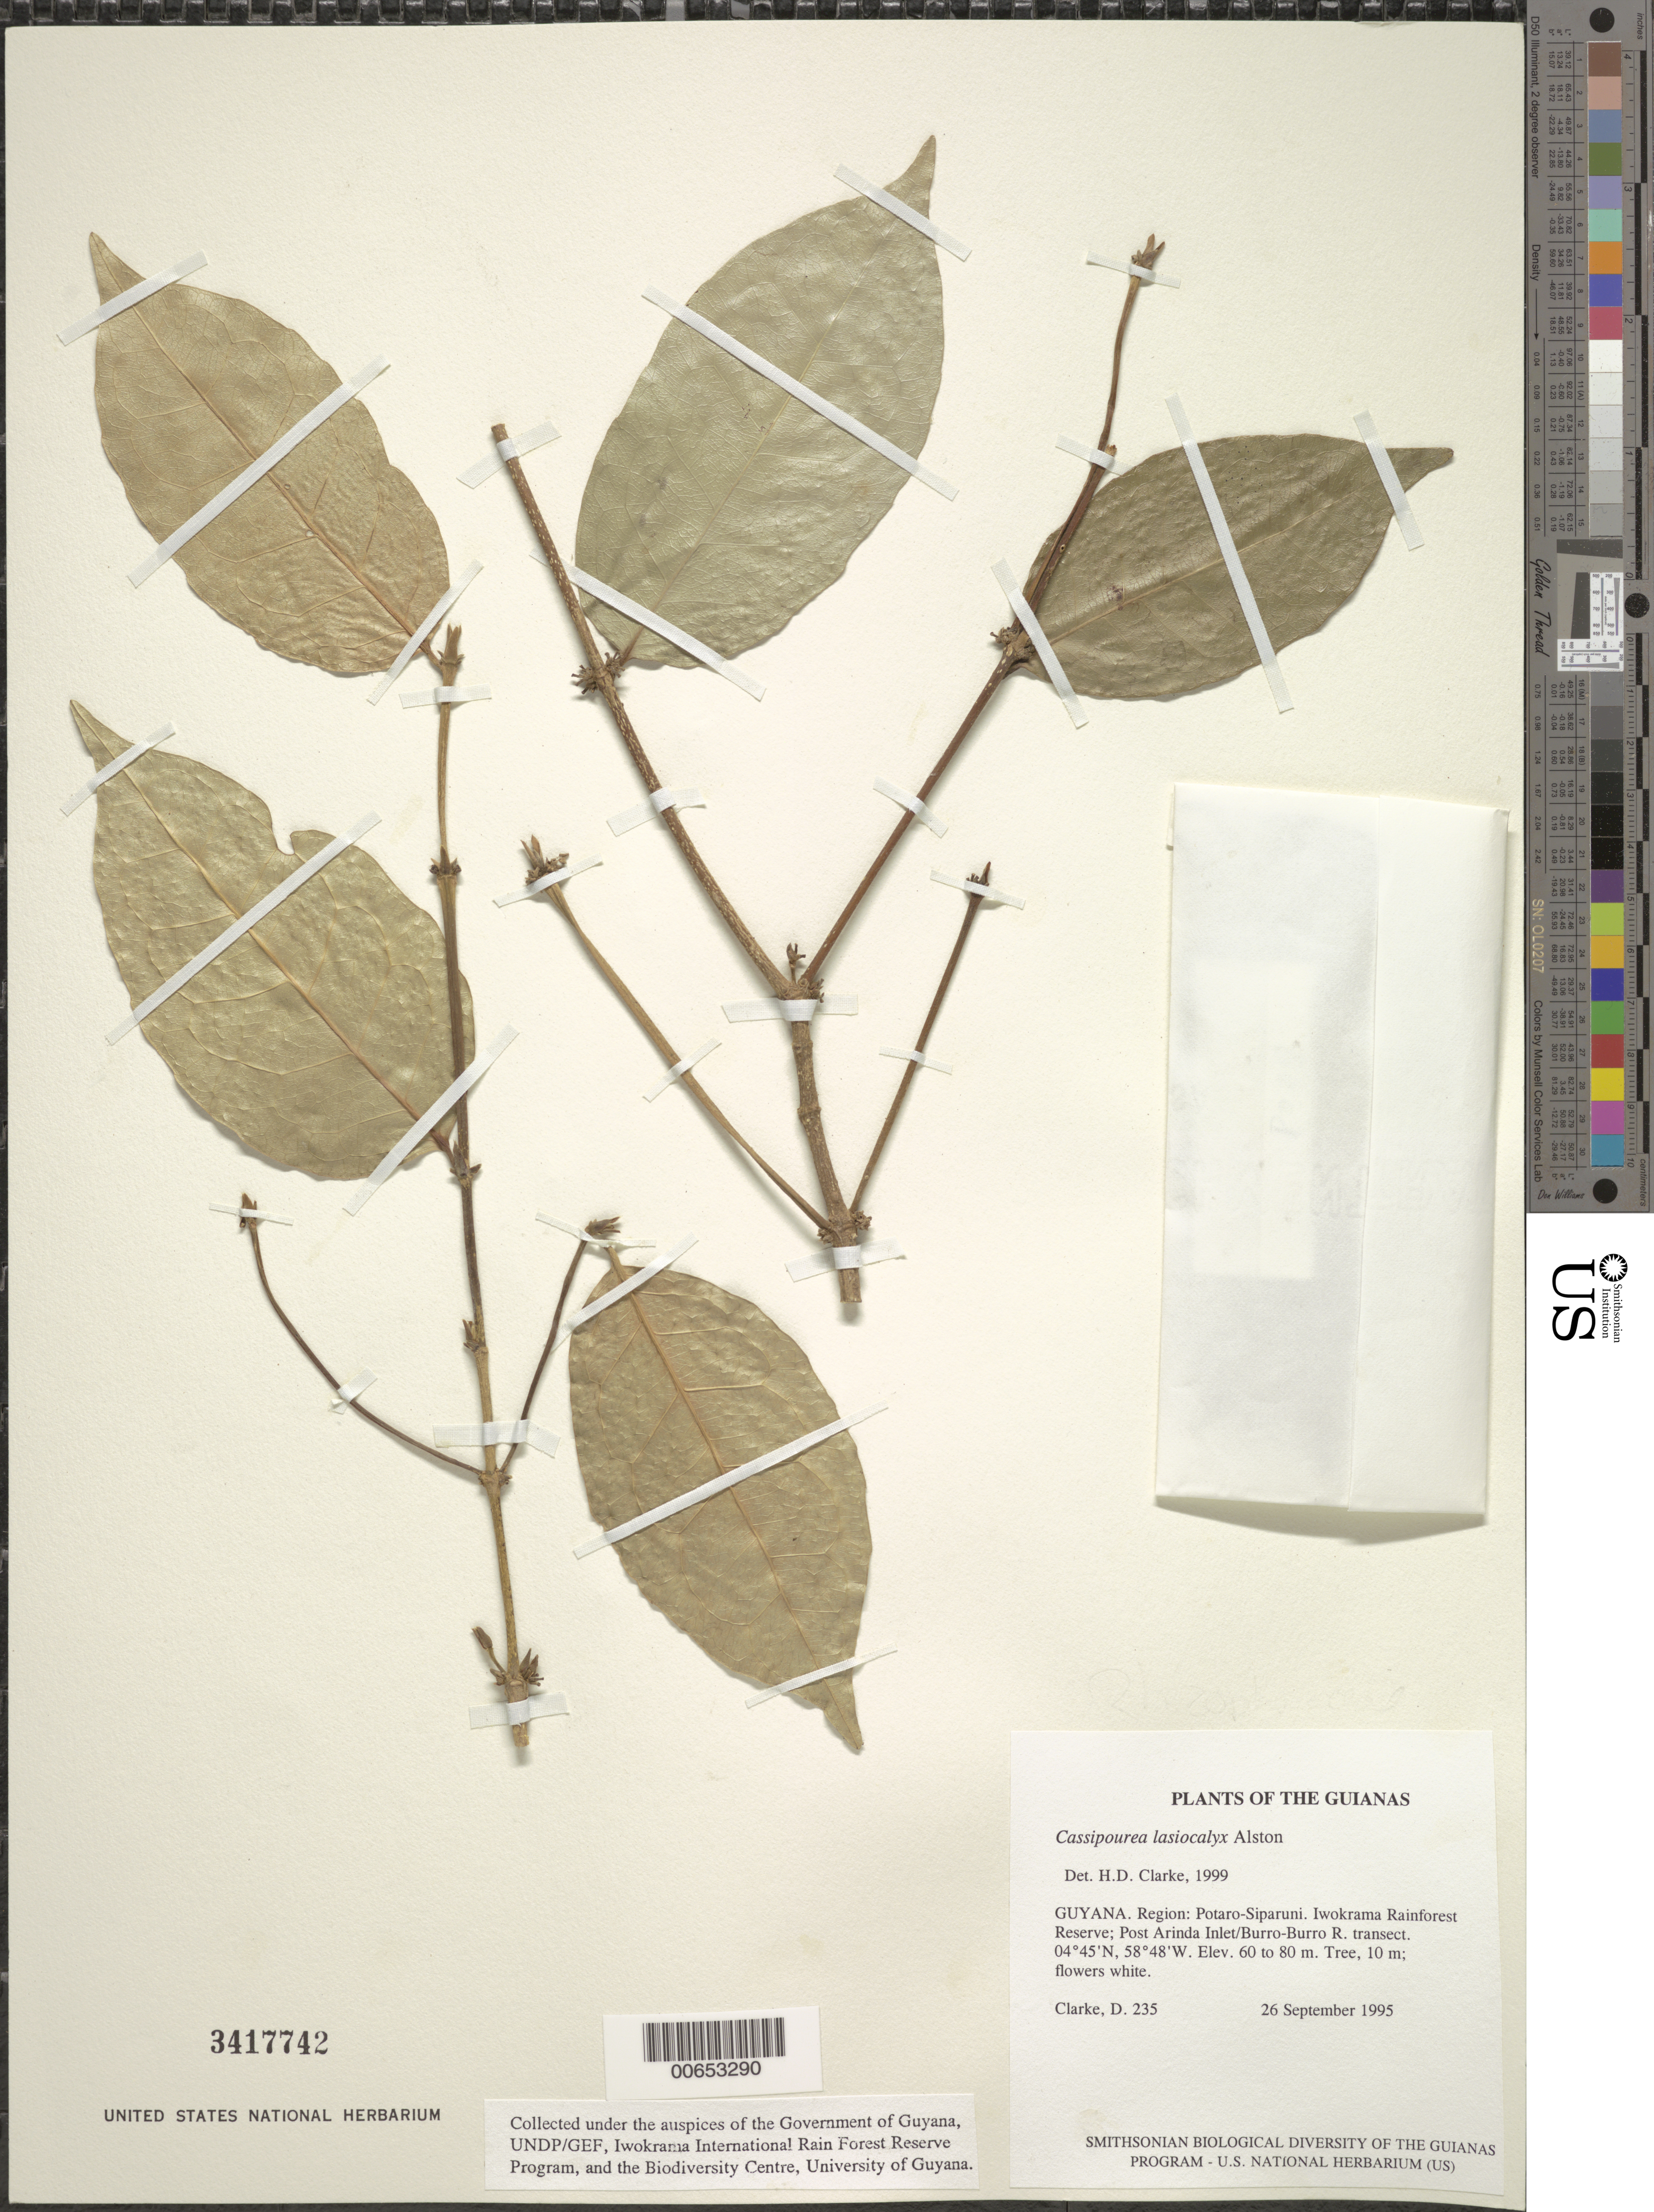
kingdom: Plantae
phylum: Tracheophyta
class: Magnoliopsida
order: Malpighiales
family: Rhizophoraceae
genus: Cassipourea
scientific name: Cassipourea lasiocalyx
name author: Alston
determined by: Clarke, H. D., University of North Carolina (Asheville)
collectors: H. D. Clarke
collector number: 235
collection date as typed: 26 September 1995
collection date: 1995-09-26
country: Guyana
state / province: Potaro-Siparuni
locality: Iwokrama Rainforest Reserve; Post Arinda Inlet/Burro-Burro R. transect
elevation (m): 60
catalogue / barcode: US 3417742